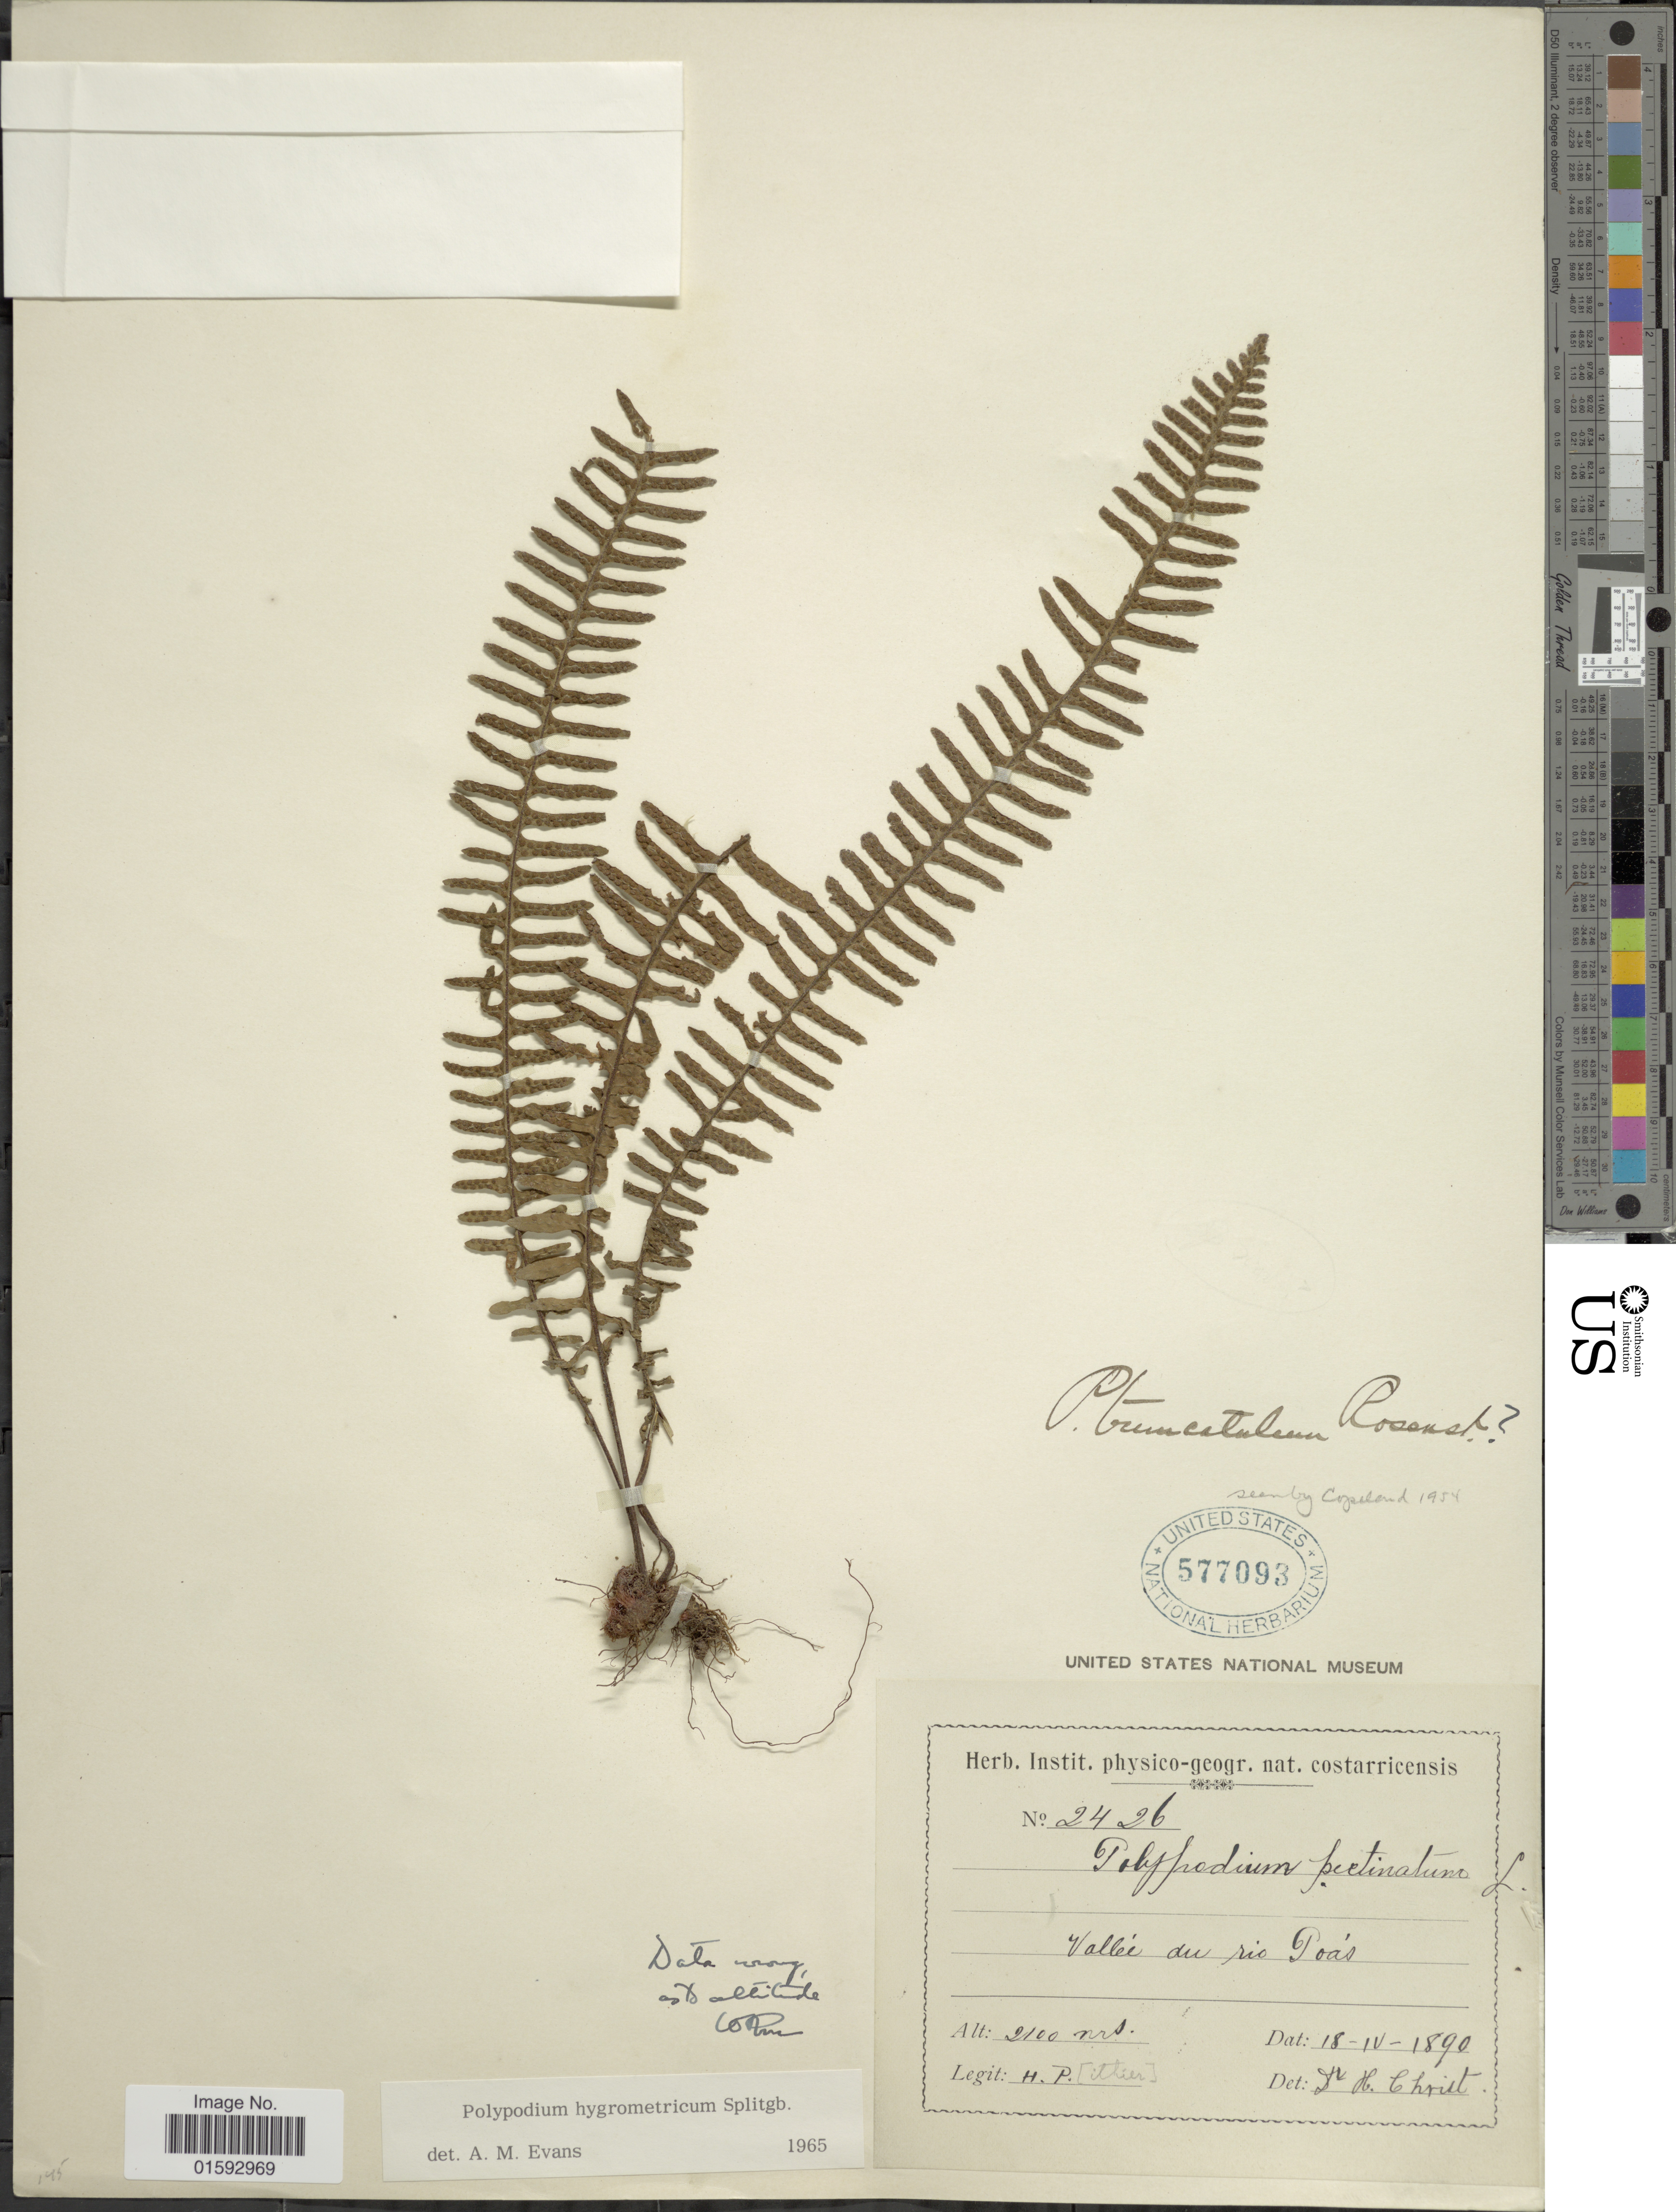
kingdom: Plantae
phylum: Tracheophyta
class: Polypodiopsida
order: Polypodiales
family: Polypodiaceae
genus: Pecluma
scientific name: Pecluma hygrometrica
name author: (Splitg.) M.G. Price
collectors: H. F. Pittier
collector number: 2426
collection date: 1890-04-18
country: Costa Rica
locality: Vallee du rio Poas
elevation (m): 2100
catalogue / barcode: US 577093